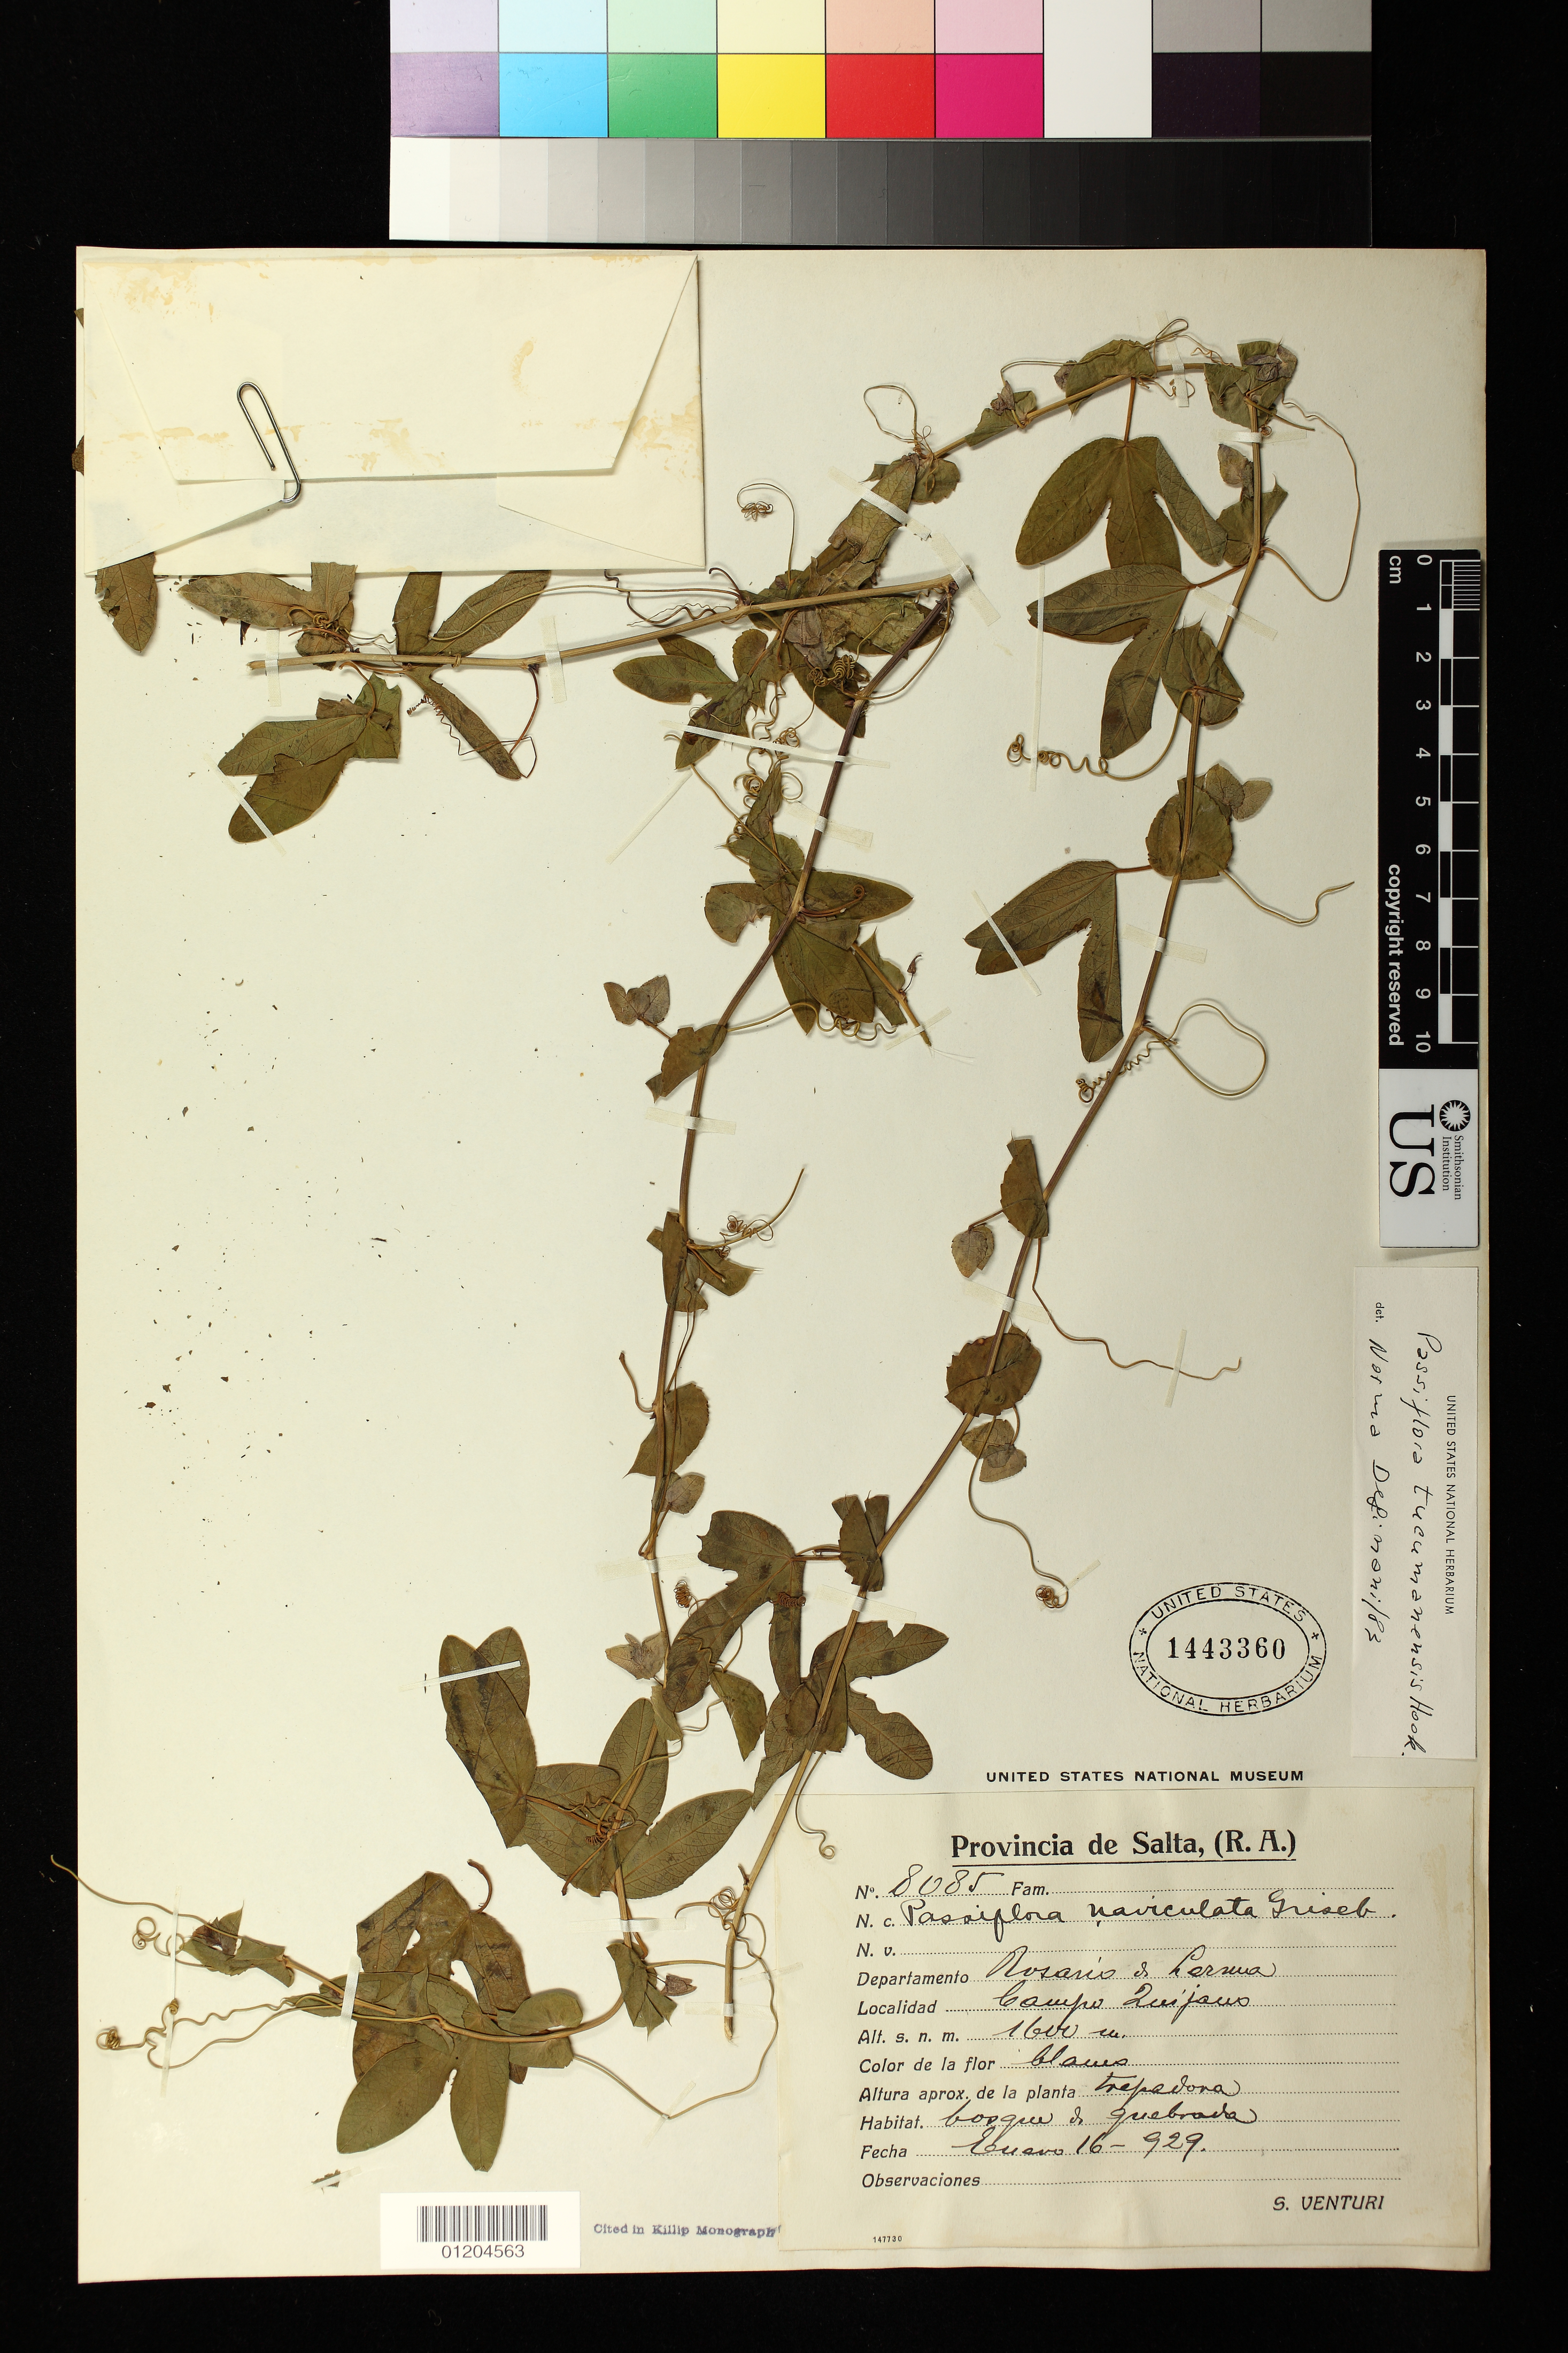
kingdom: Plantae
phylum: Tracheophyta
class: Magnoliopsida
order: Malpighiales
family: Passifloraceae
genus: Passiflora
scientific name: Passiflora tucumanensis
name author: Hook.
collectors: S. Venturi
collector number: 8085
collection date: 1929-01-16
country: Argentina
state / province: Salta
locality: Rosario de Lerma,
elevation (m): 1600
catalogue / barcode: US 1443360